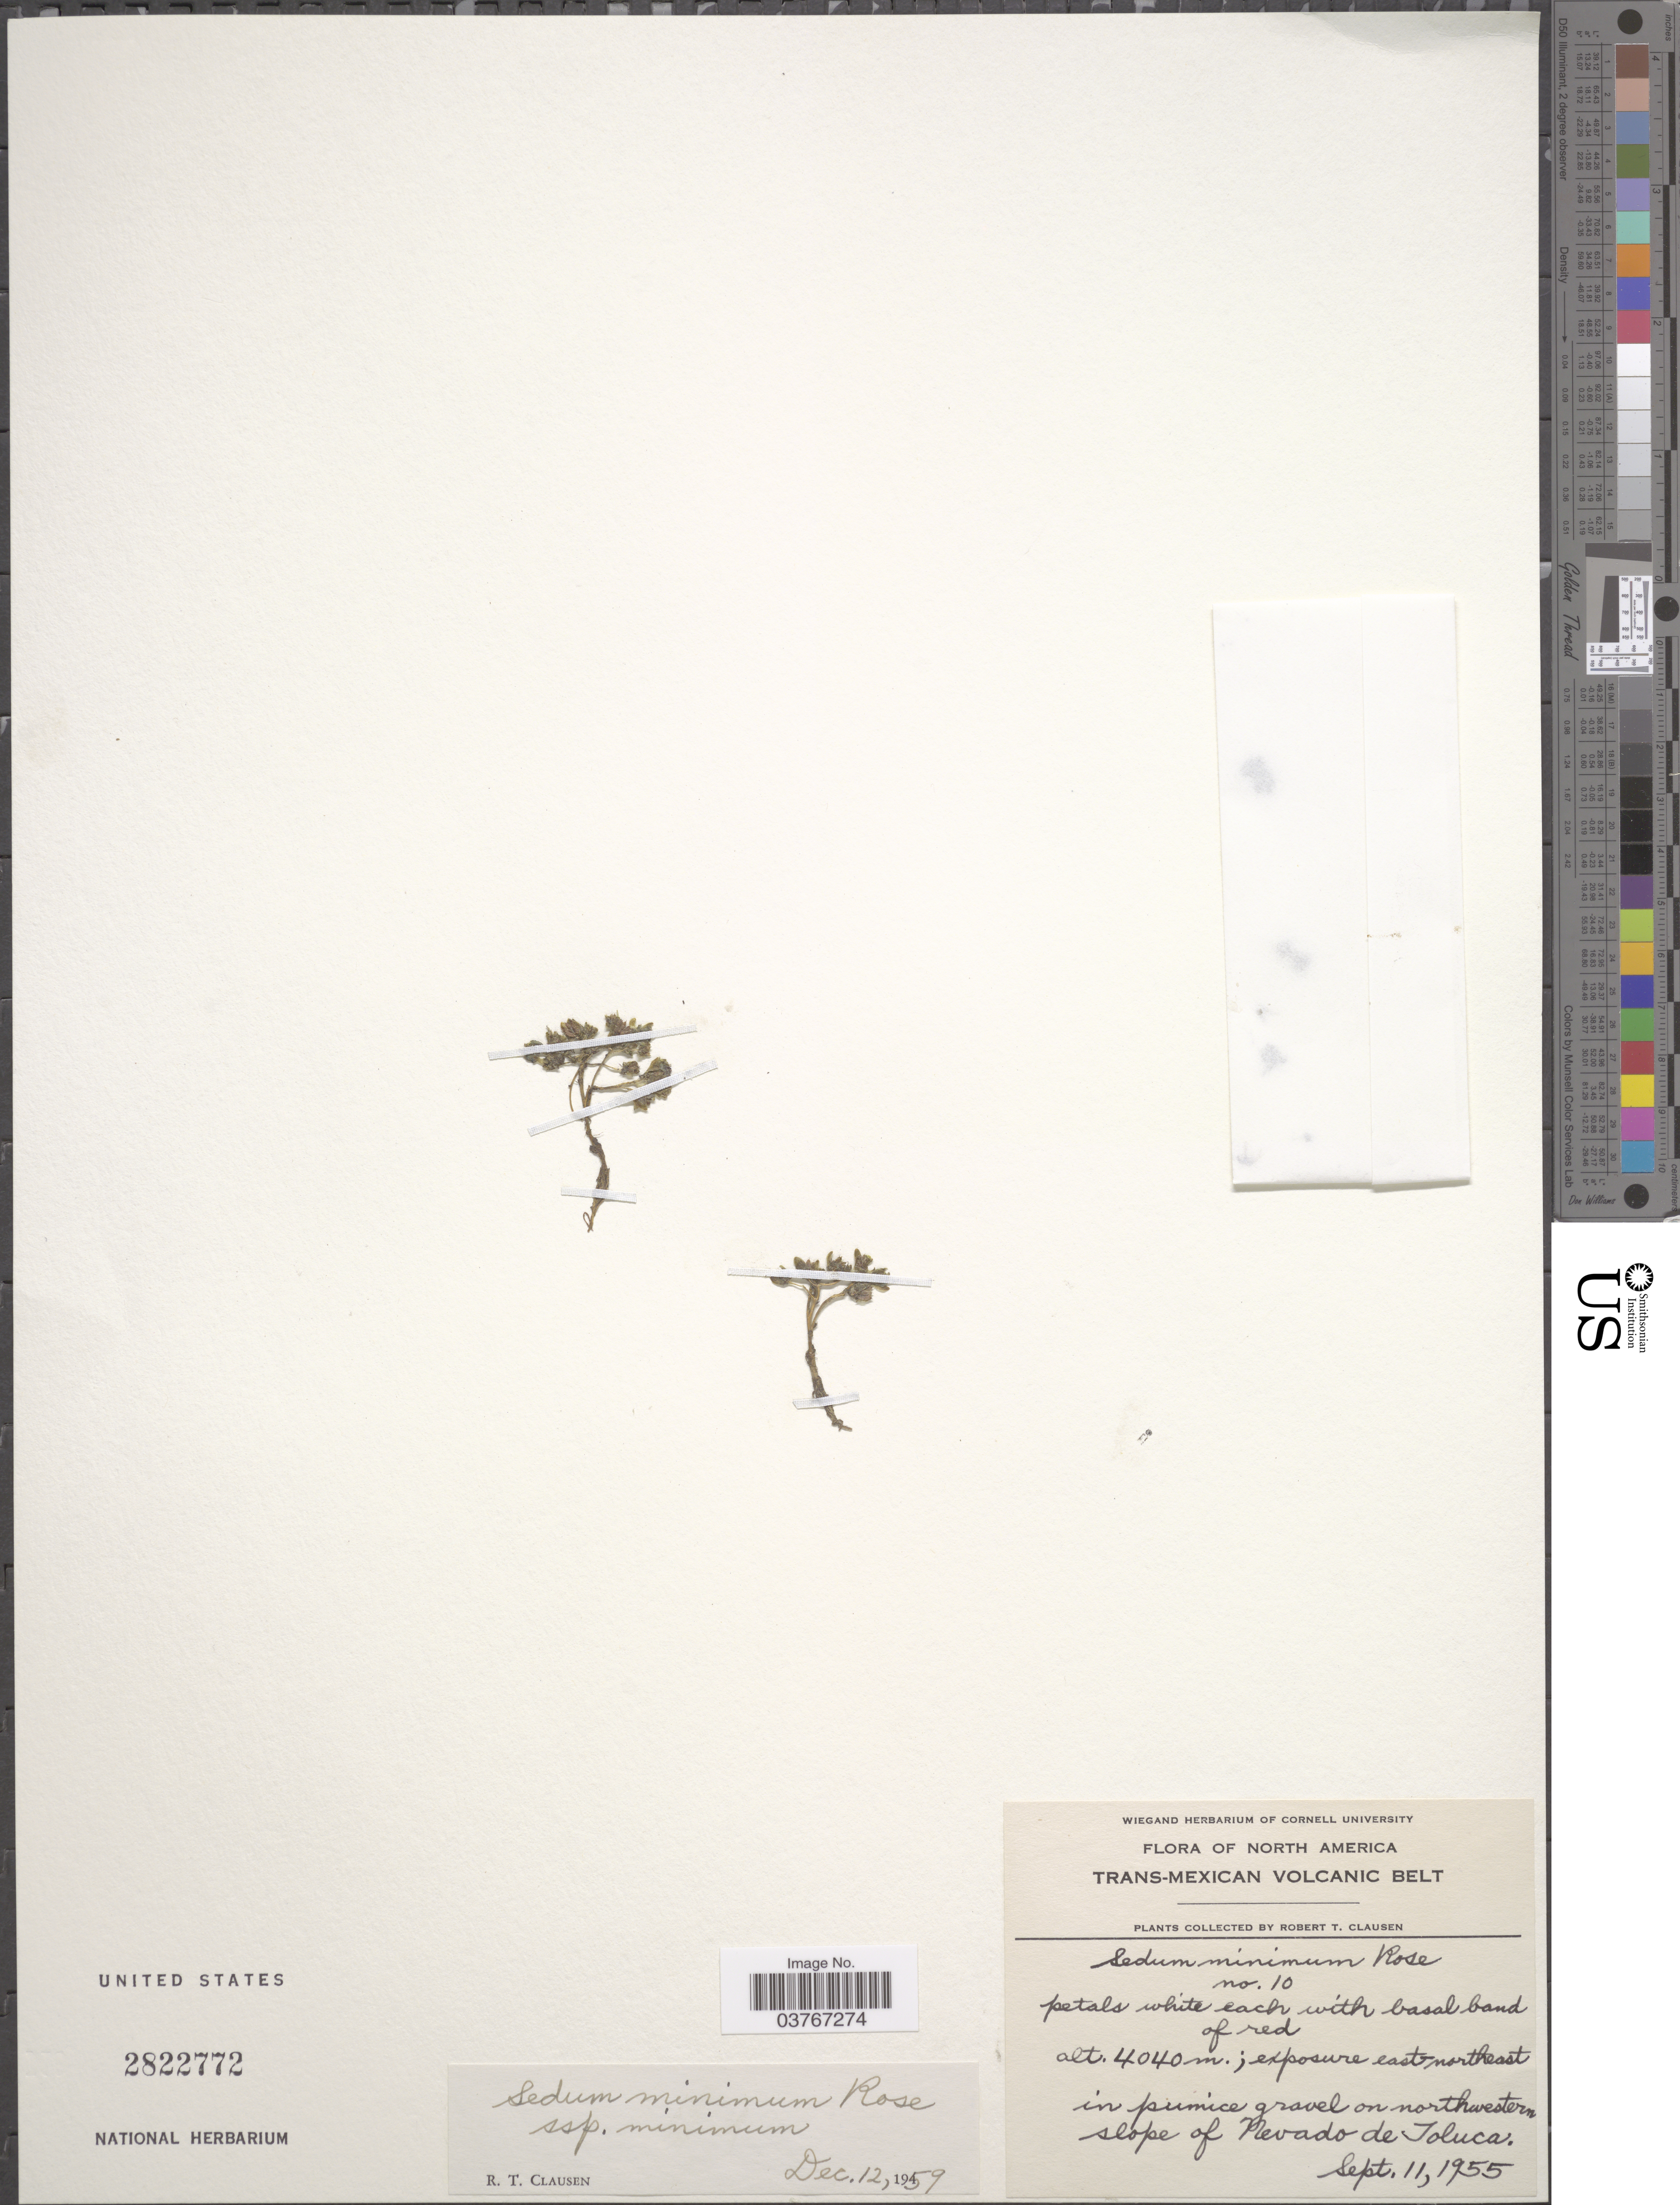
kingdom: Plantae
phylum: Tracheophyta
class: Magnoliopsida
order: Saxifragales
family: Crassulaceae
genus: Sedum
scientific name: Sedum minimum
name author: Rose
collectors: R. T. Clausen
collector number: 10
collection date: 1955-09-11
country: Mexico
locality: Trans-Mexican Volcanic Belt. Exposure east-northeast in pumice gravel on northwestern slope of Nevado de Toluca.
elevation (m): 4040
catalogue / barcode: US 2822772